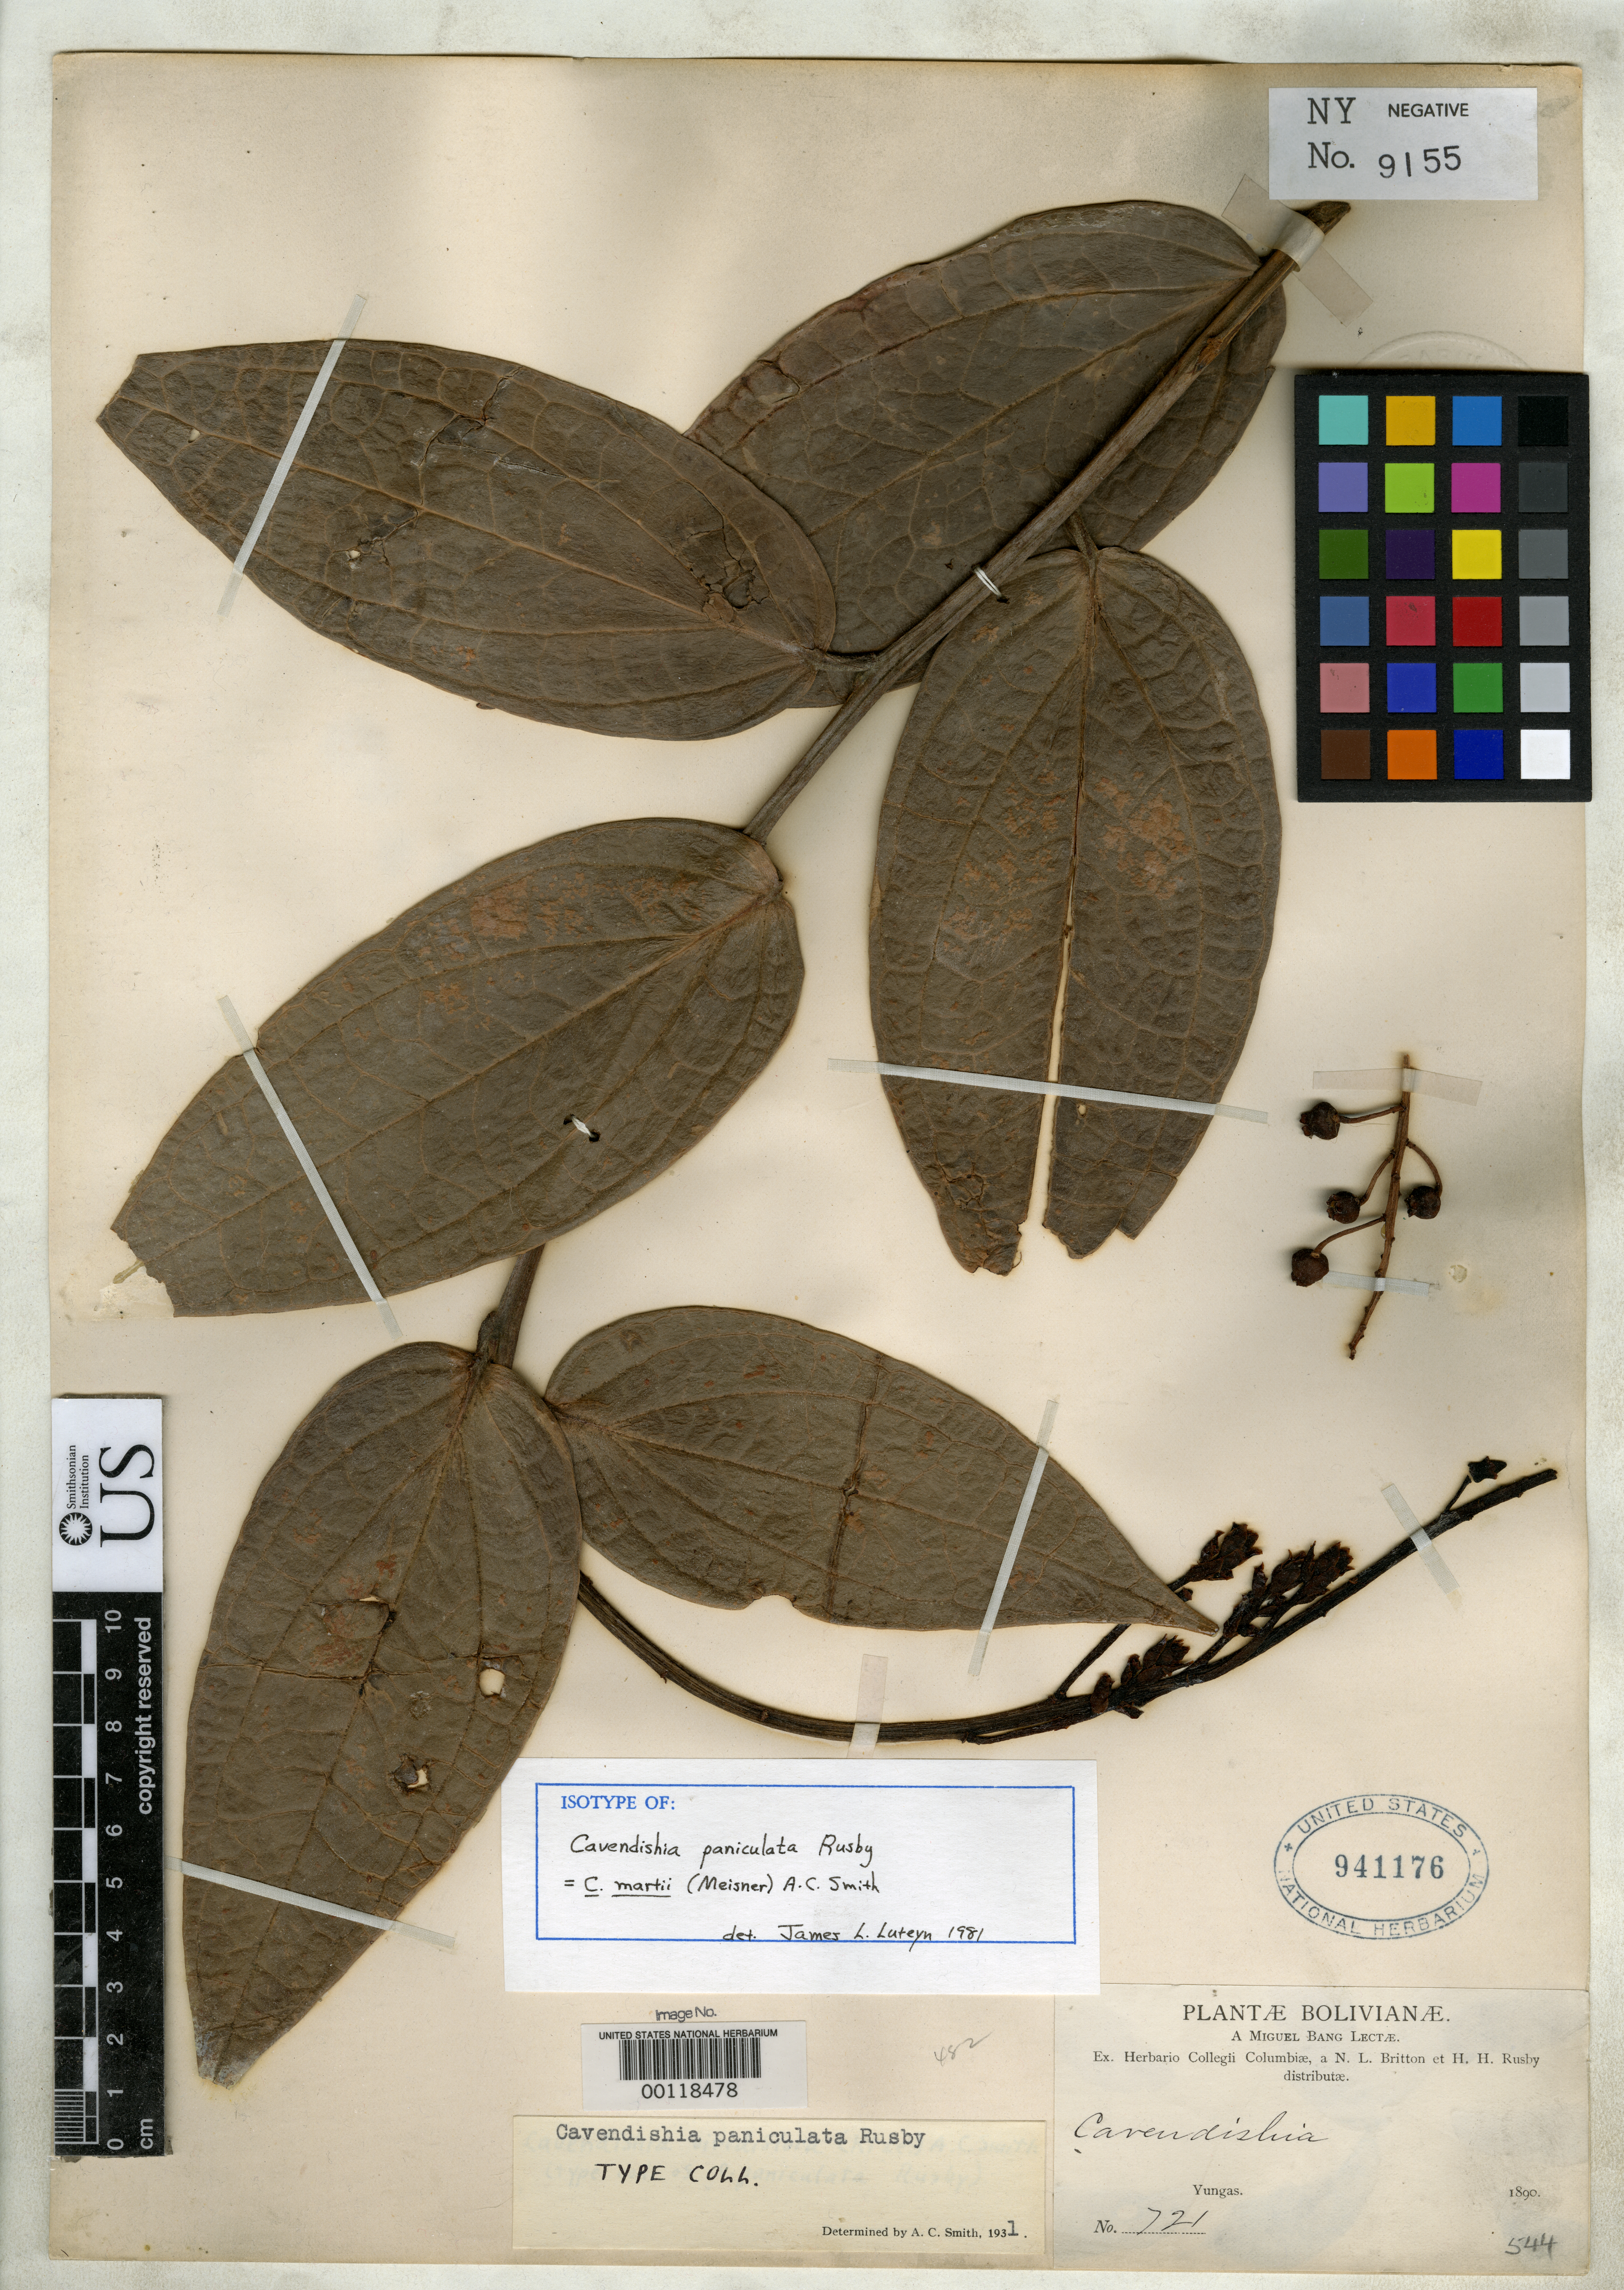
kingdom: Plantae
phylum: Tracheophyta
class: Magnoliopsida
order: Ericales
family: Ericaceae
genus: Cavendishia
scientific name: Cavendishia paniculata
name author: Rusby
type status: Isotype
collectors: M. Bang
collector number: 721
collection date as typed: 1890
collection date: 1890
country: Bolivia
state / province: La Paz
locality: Yungas.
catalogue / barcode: US 941176